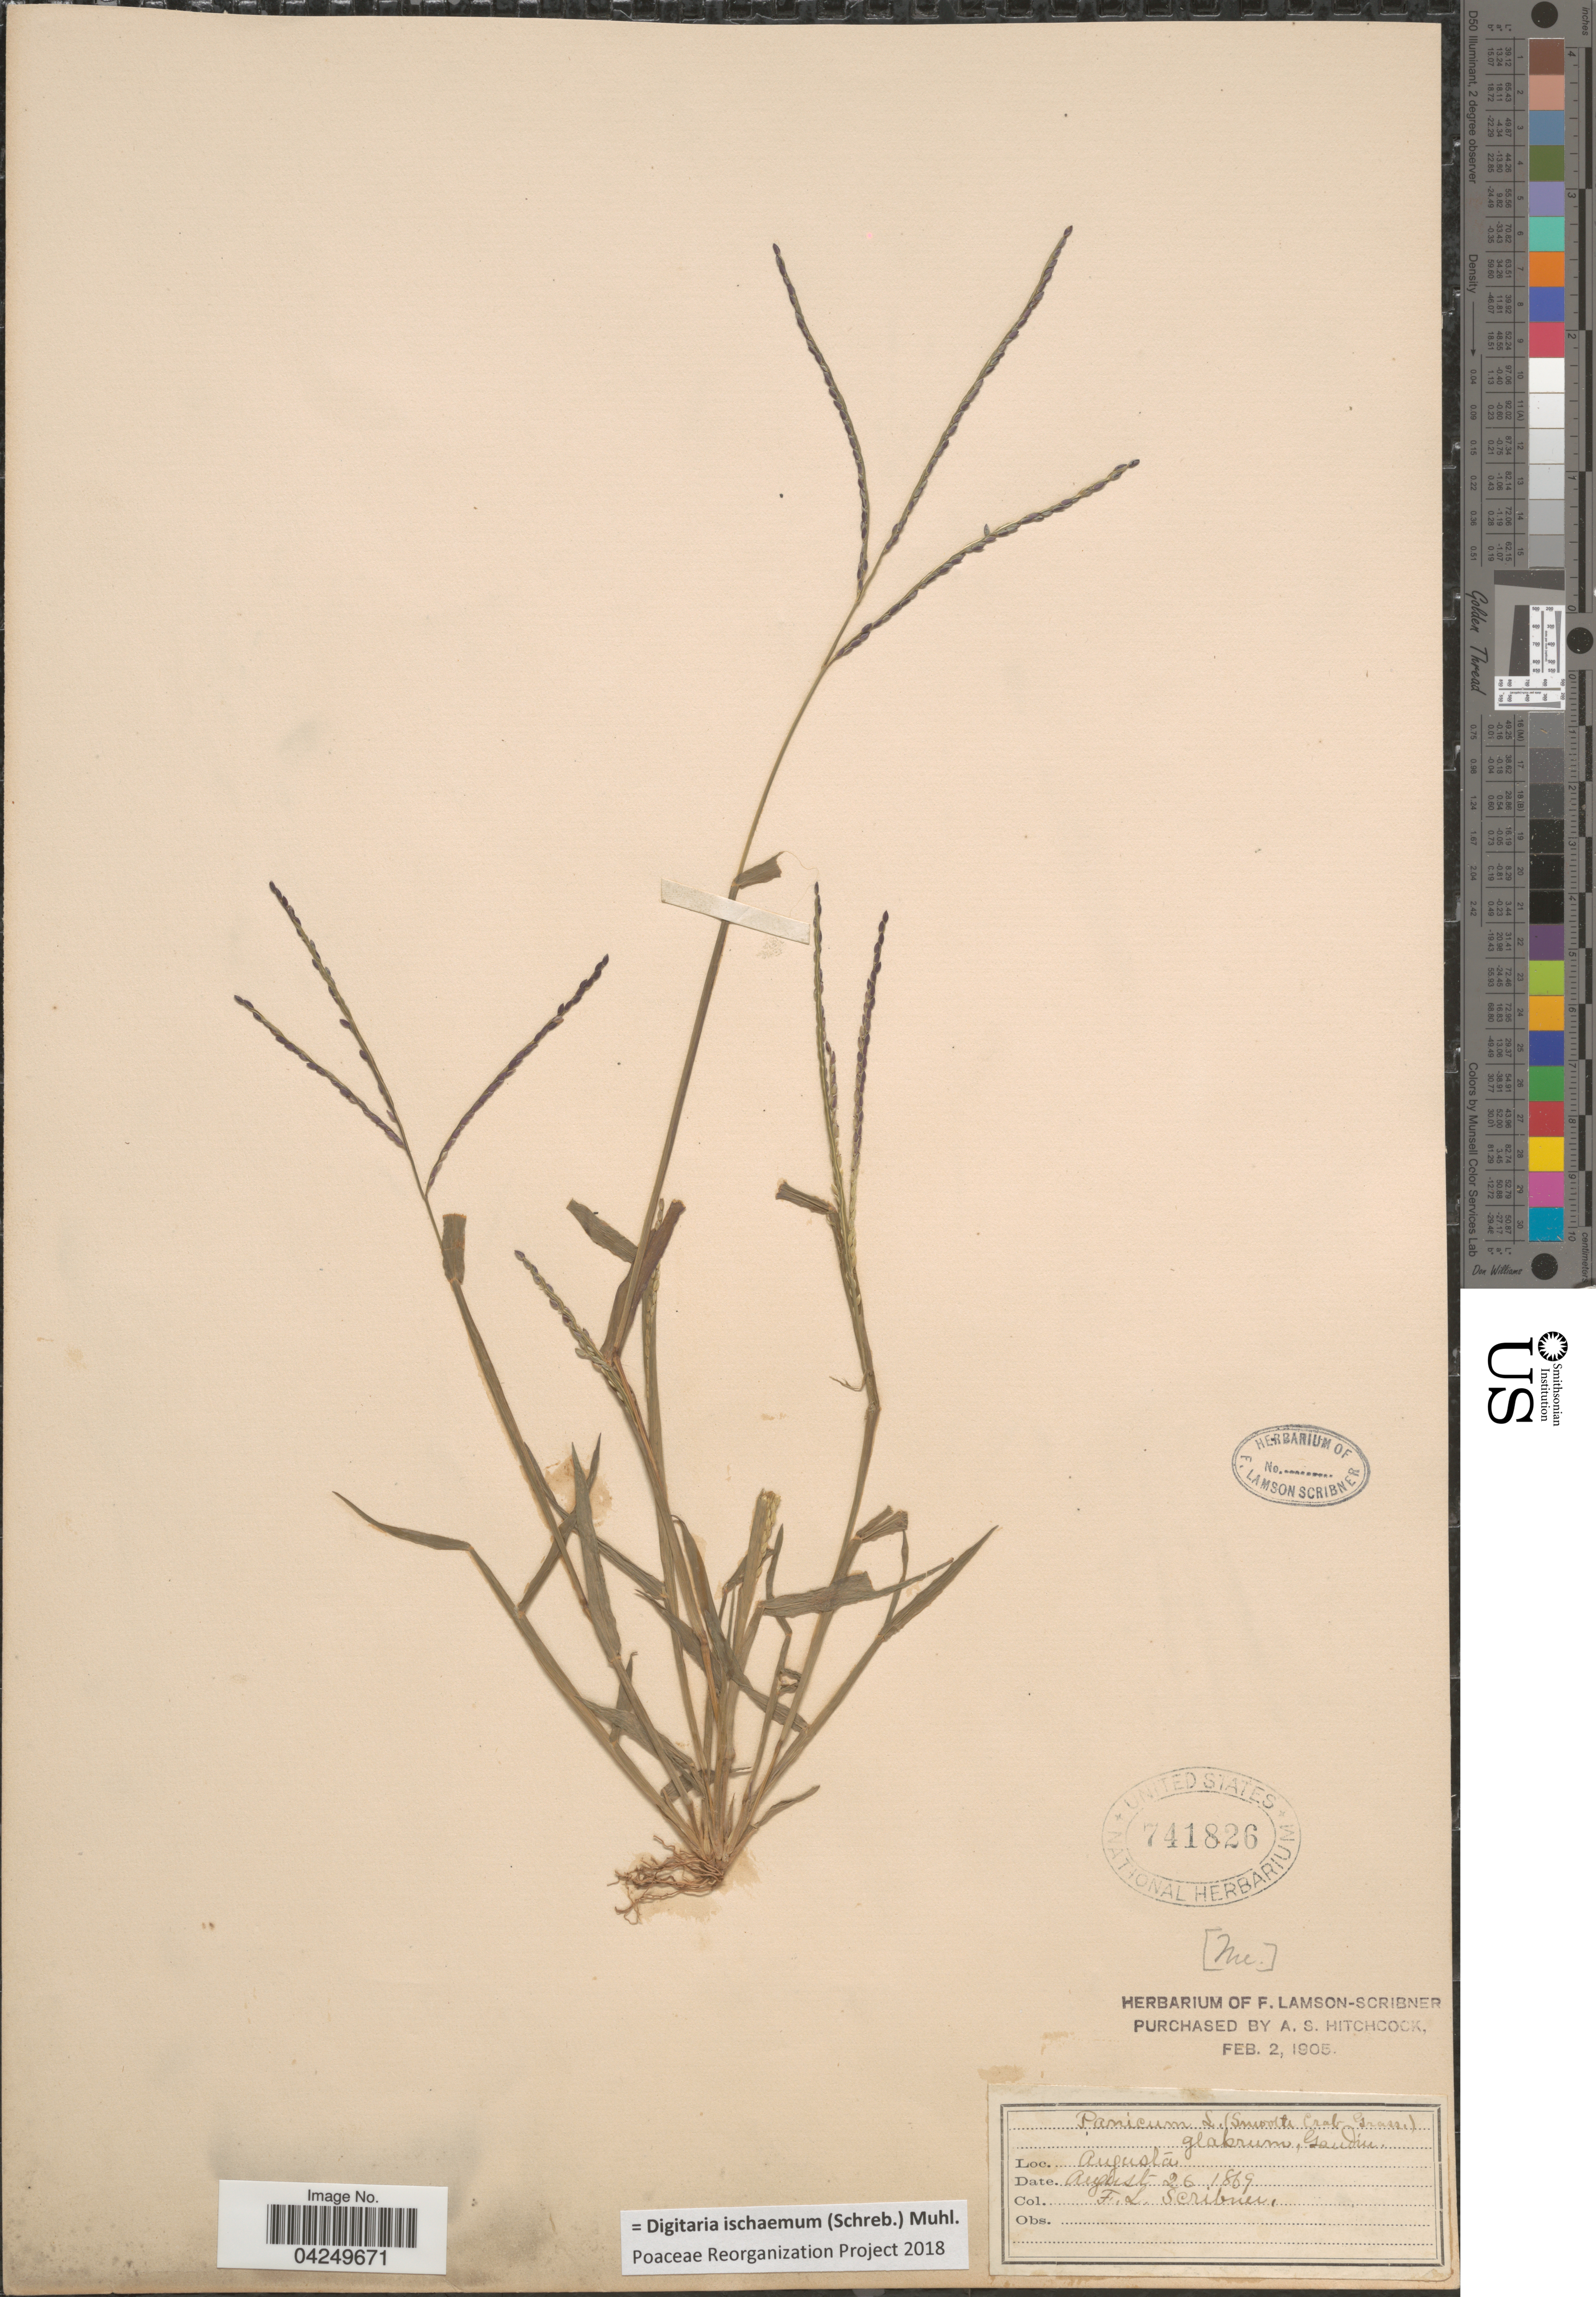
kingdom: Plantae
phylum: Tracheophyta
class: Liliopsida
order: Poales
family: Poaceae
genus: Digitaria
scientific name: Digitaria ischaemum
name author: (Schreber) Schreber ex Muhl.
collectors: F. L. Scribner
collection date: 1869-08-26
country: United States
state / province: Maine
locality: Augusta.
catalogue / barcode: US 741826